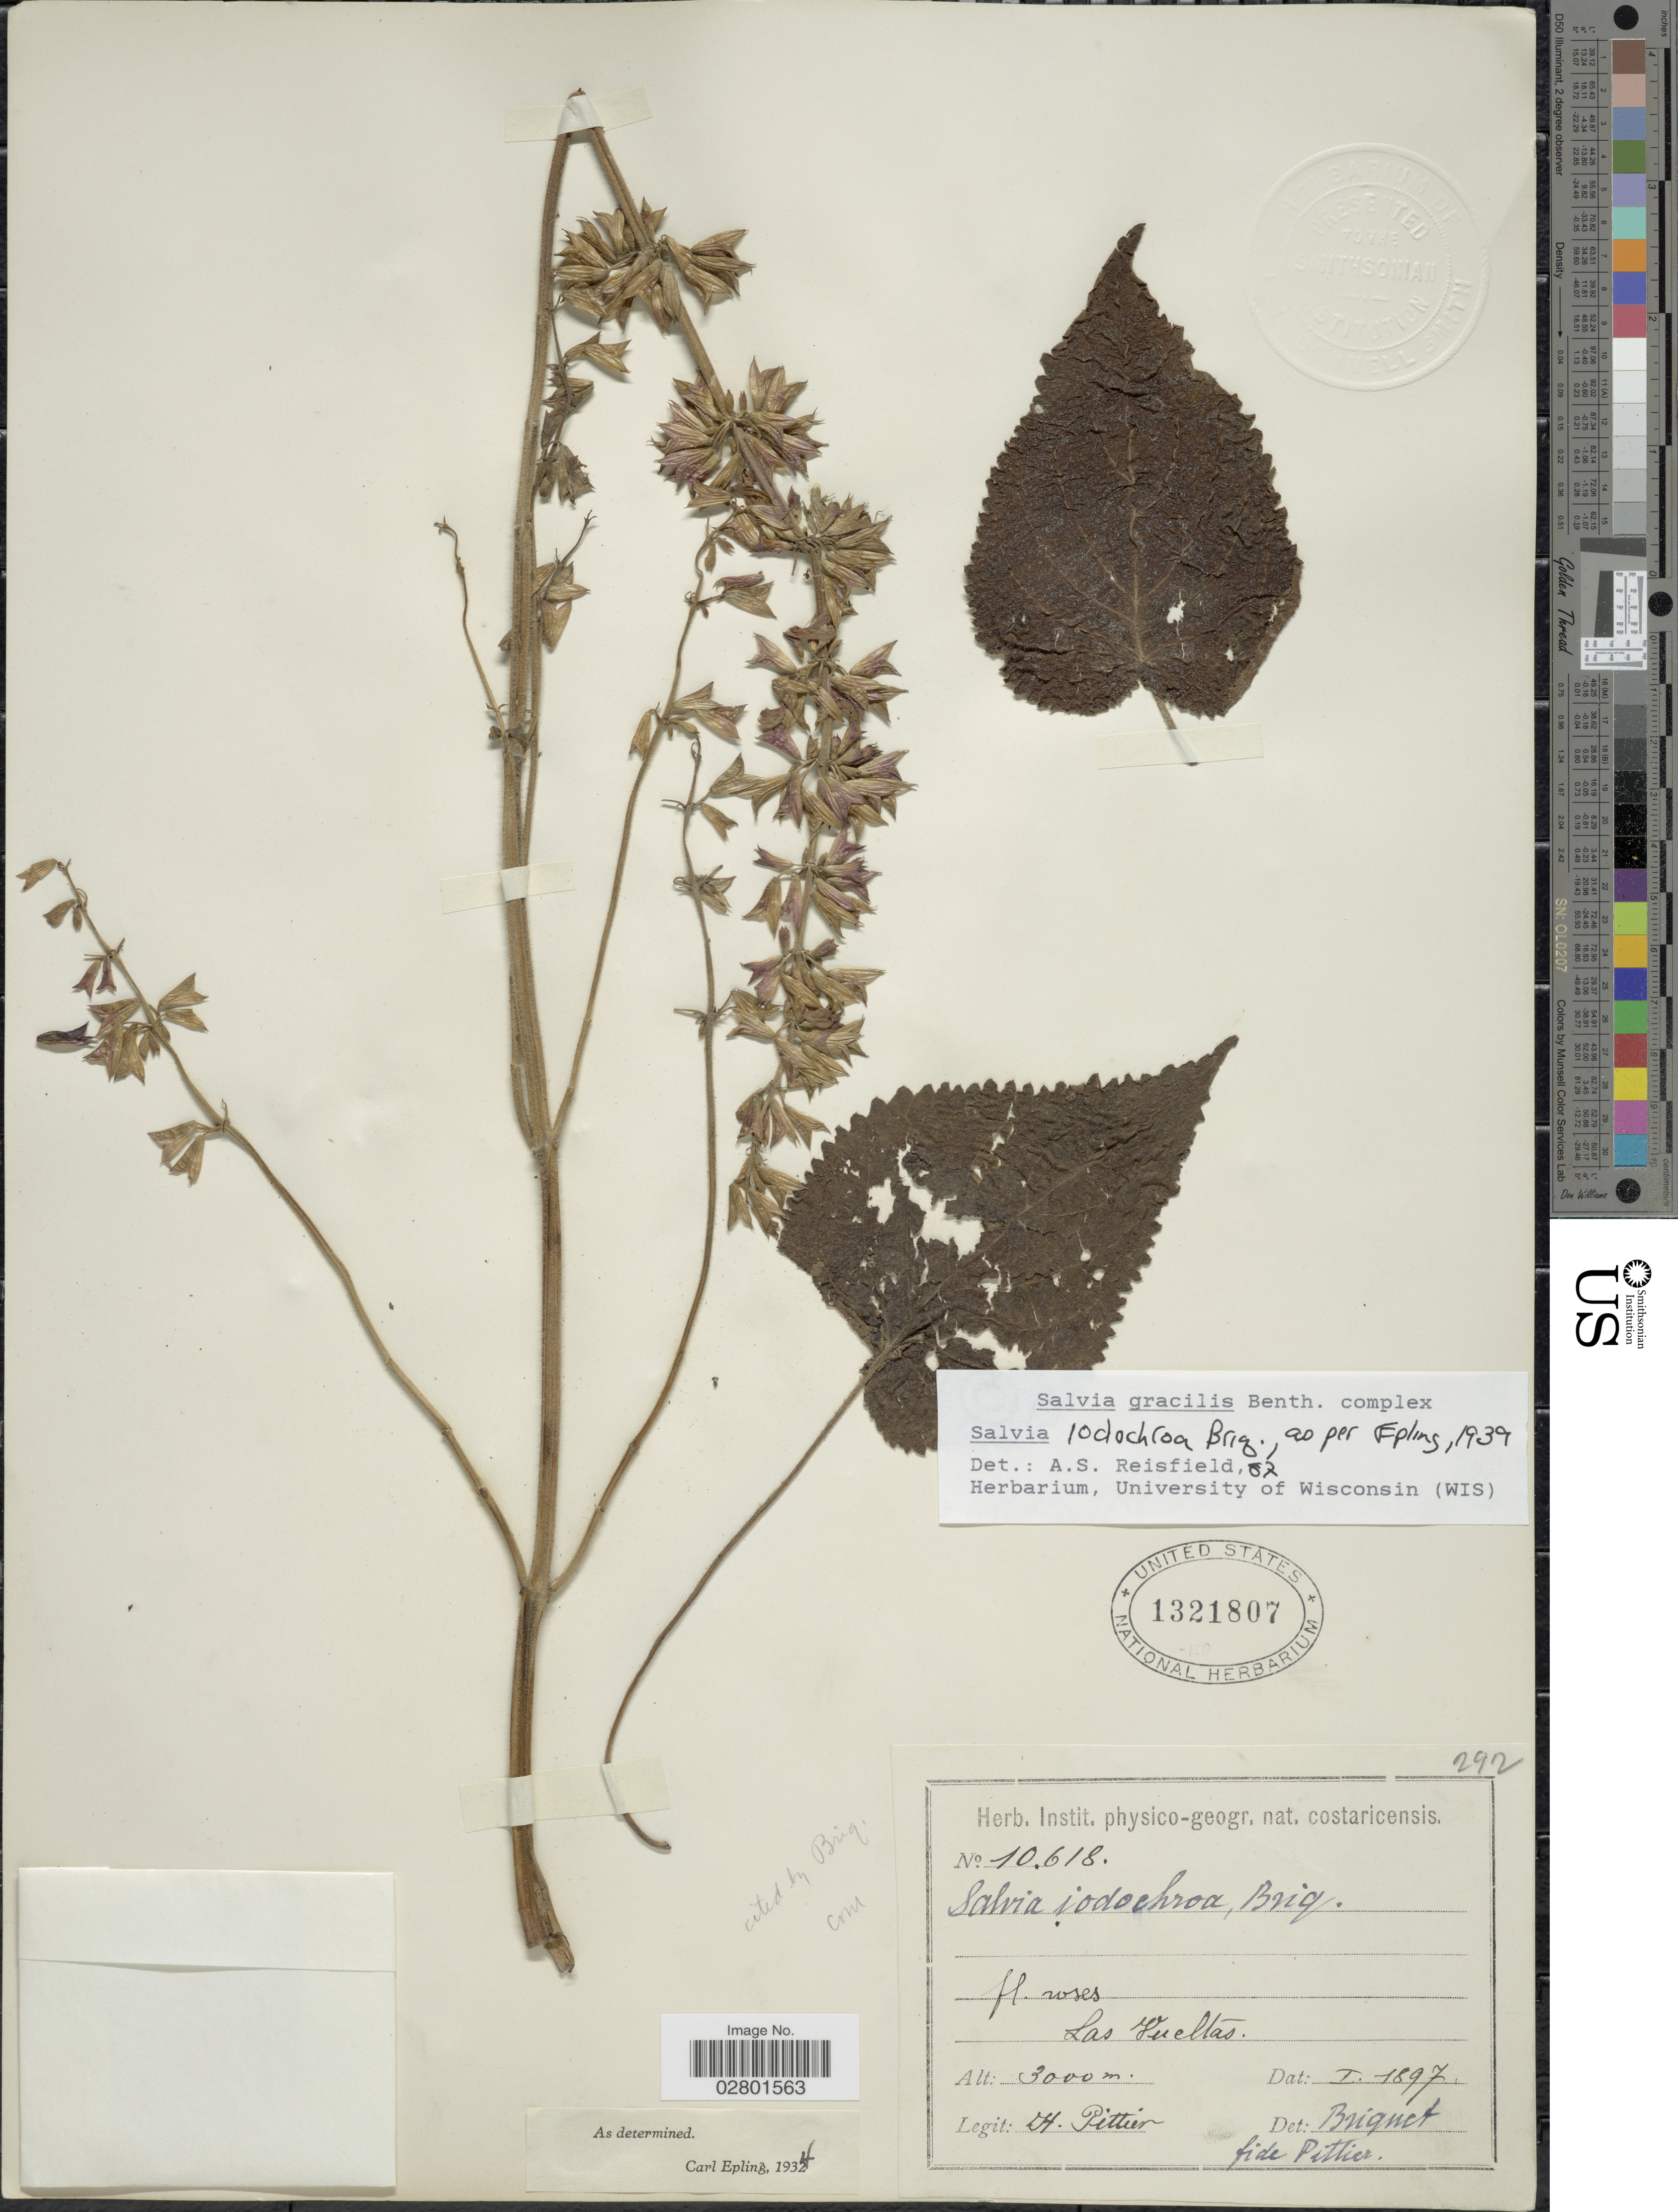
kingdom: Plantae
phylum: Tracheophyta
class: Magnoliopsida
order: Lamiales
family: Lamiaceae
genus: Salvia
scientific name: Salvia iodochroa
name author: Briq.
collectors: H. F. Pittier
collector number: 10618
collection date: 1897-01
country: Costa Rica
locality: Las Vueltas.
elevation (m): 3000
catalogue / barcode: US 1321807